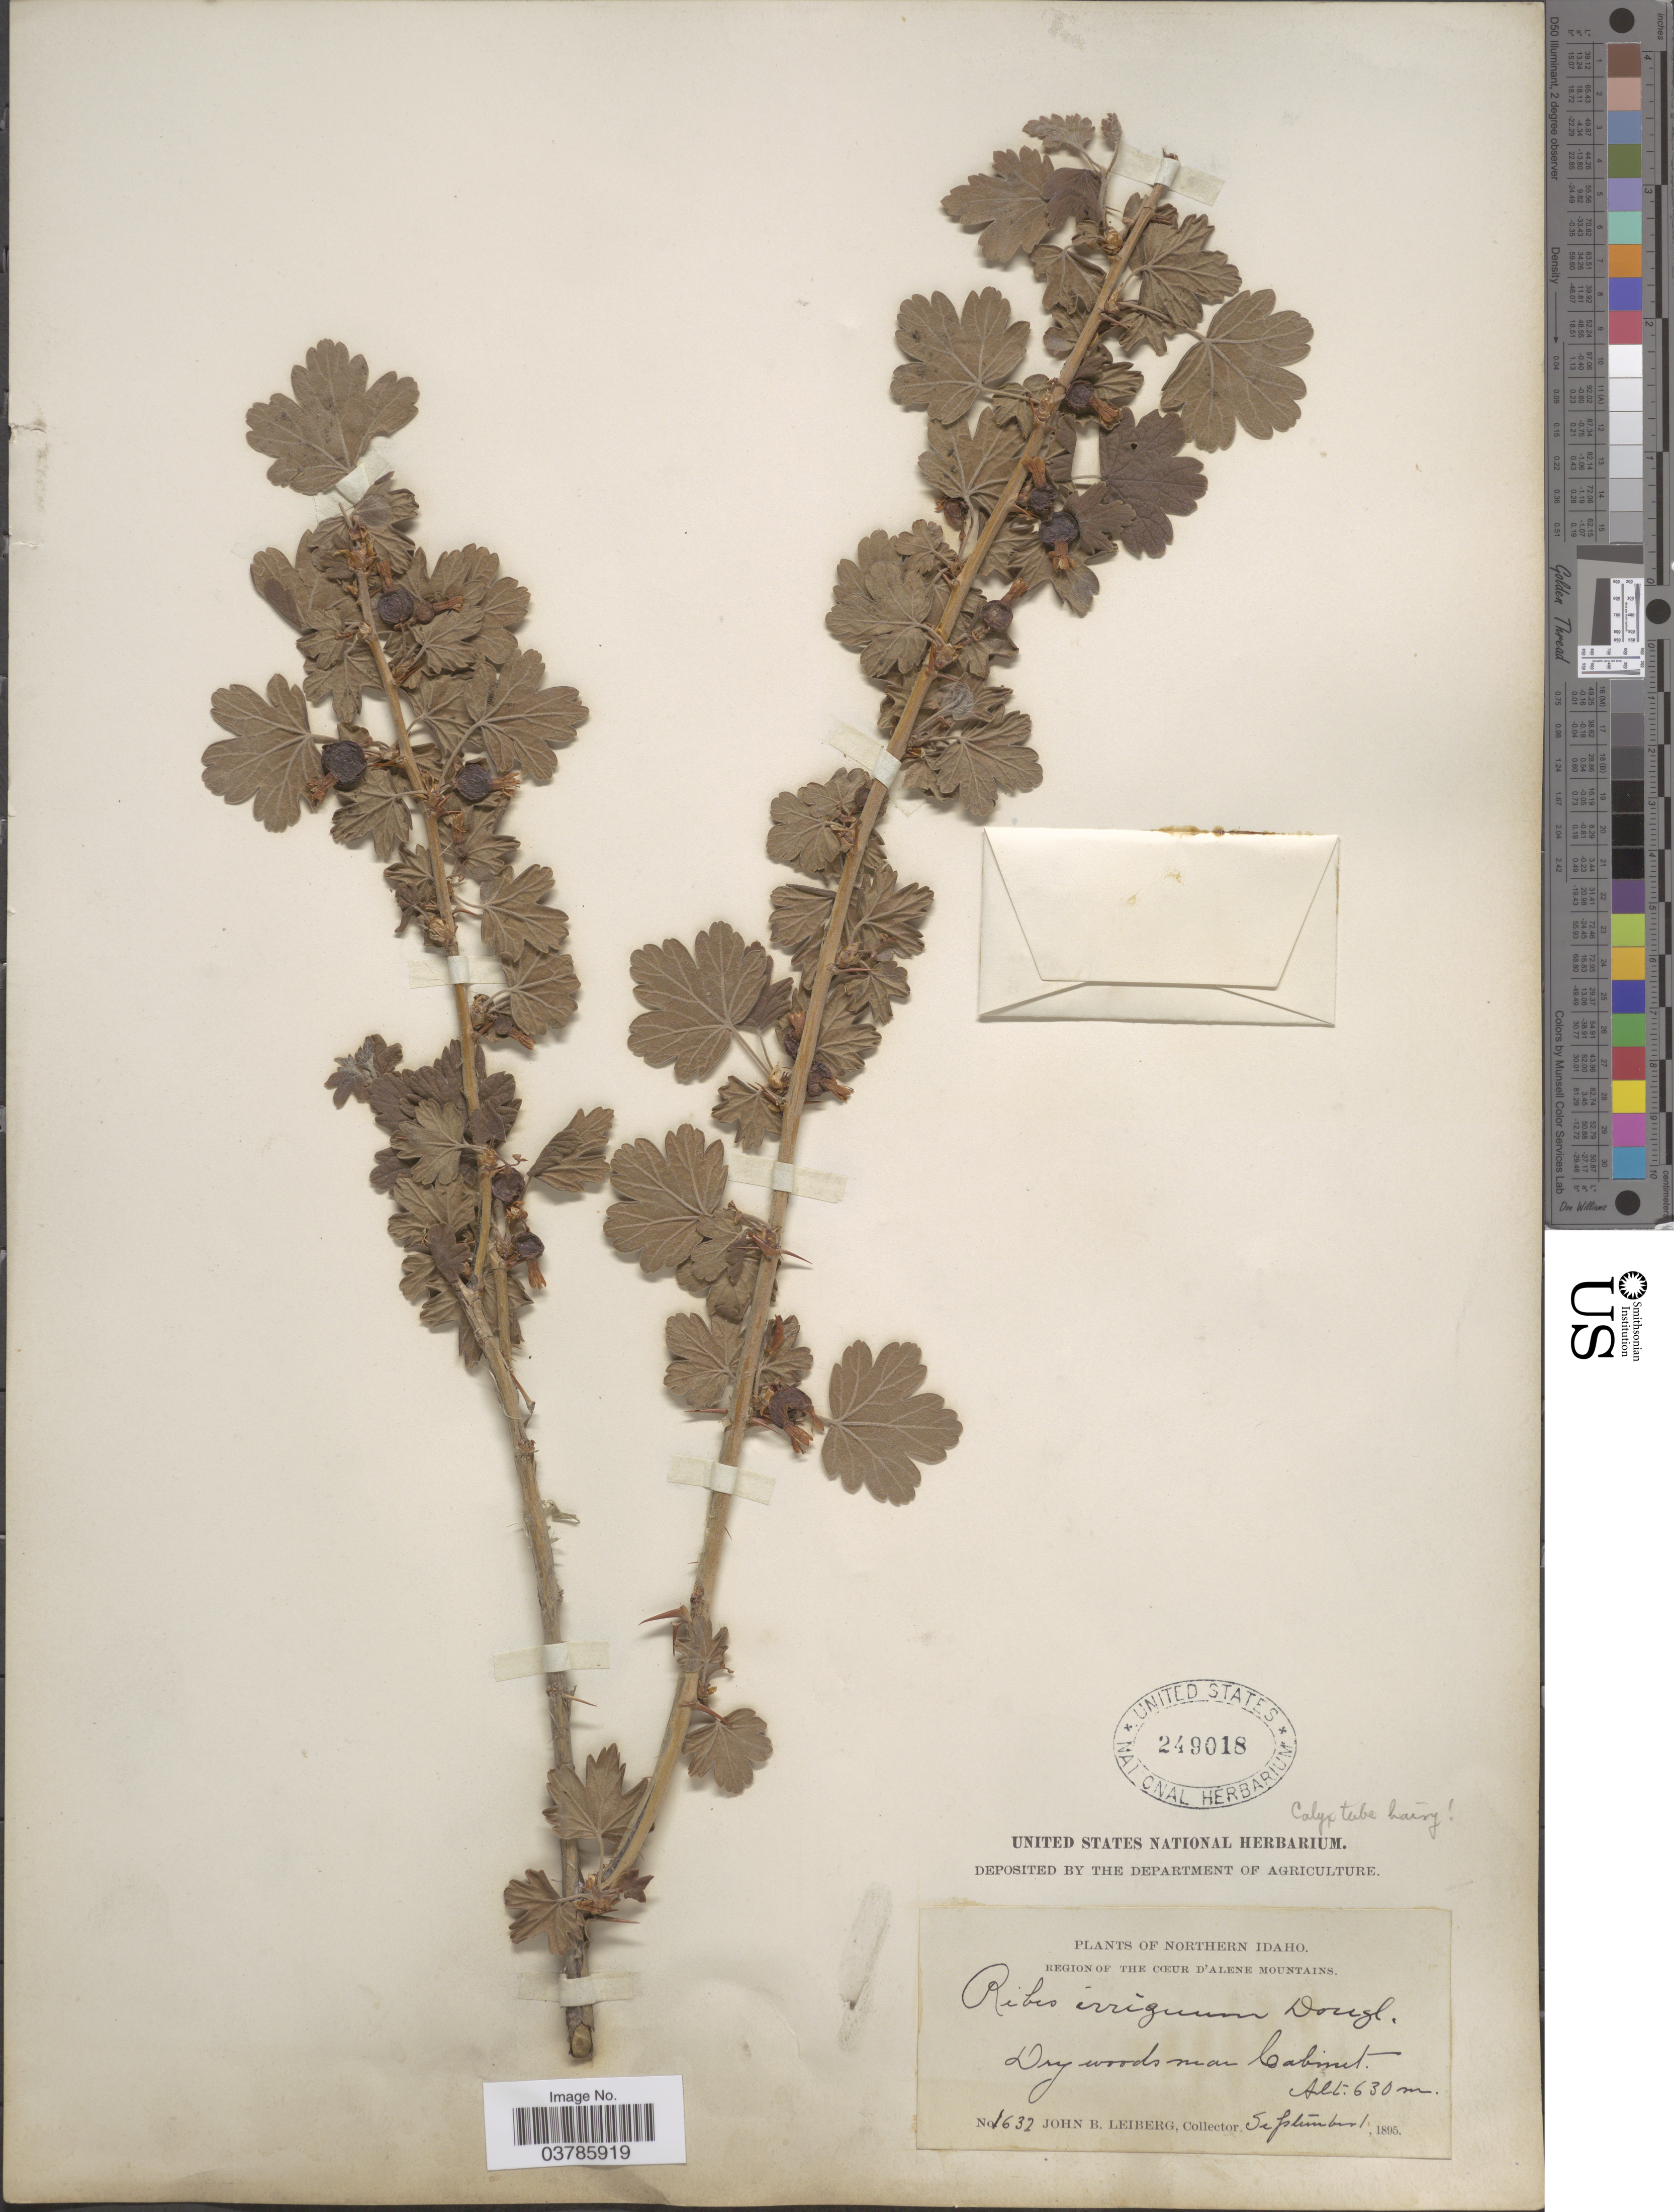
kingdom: Plantae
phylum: Tracheophyta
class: Magnoliopsida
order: Saxifragales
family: Grossulariaceae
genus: Ribes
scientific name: Ribes oxyacanthoides var. irriguum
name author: (Douglas) Jancz.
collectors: J. B. Leiberg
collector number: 1632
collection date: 1895-09-01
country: United States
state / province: Idaho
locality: Region of the Cœur d'Alene Mountains. Dry woods near Cabinet.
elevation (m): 630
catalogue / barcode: US 249018